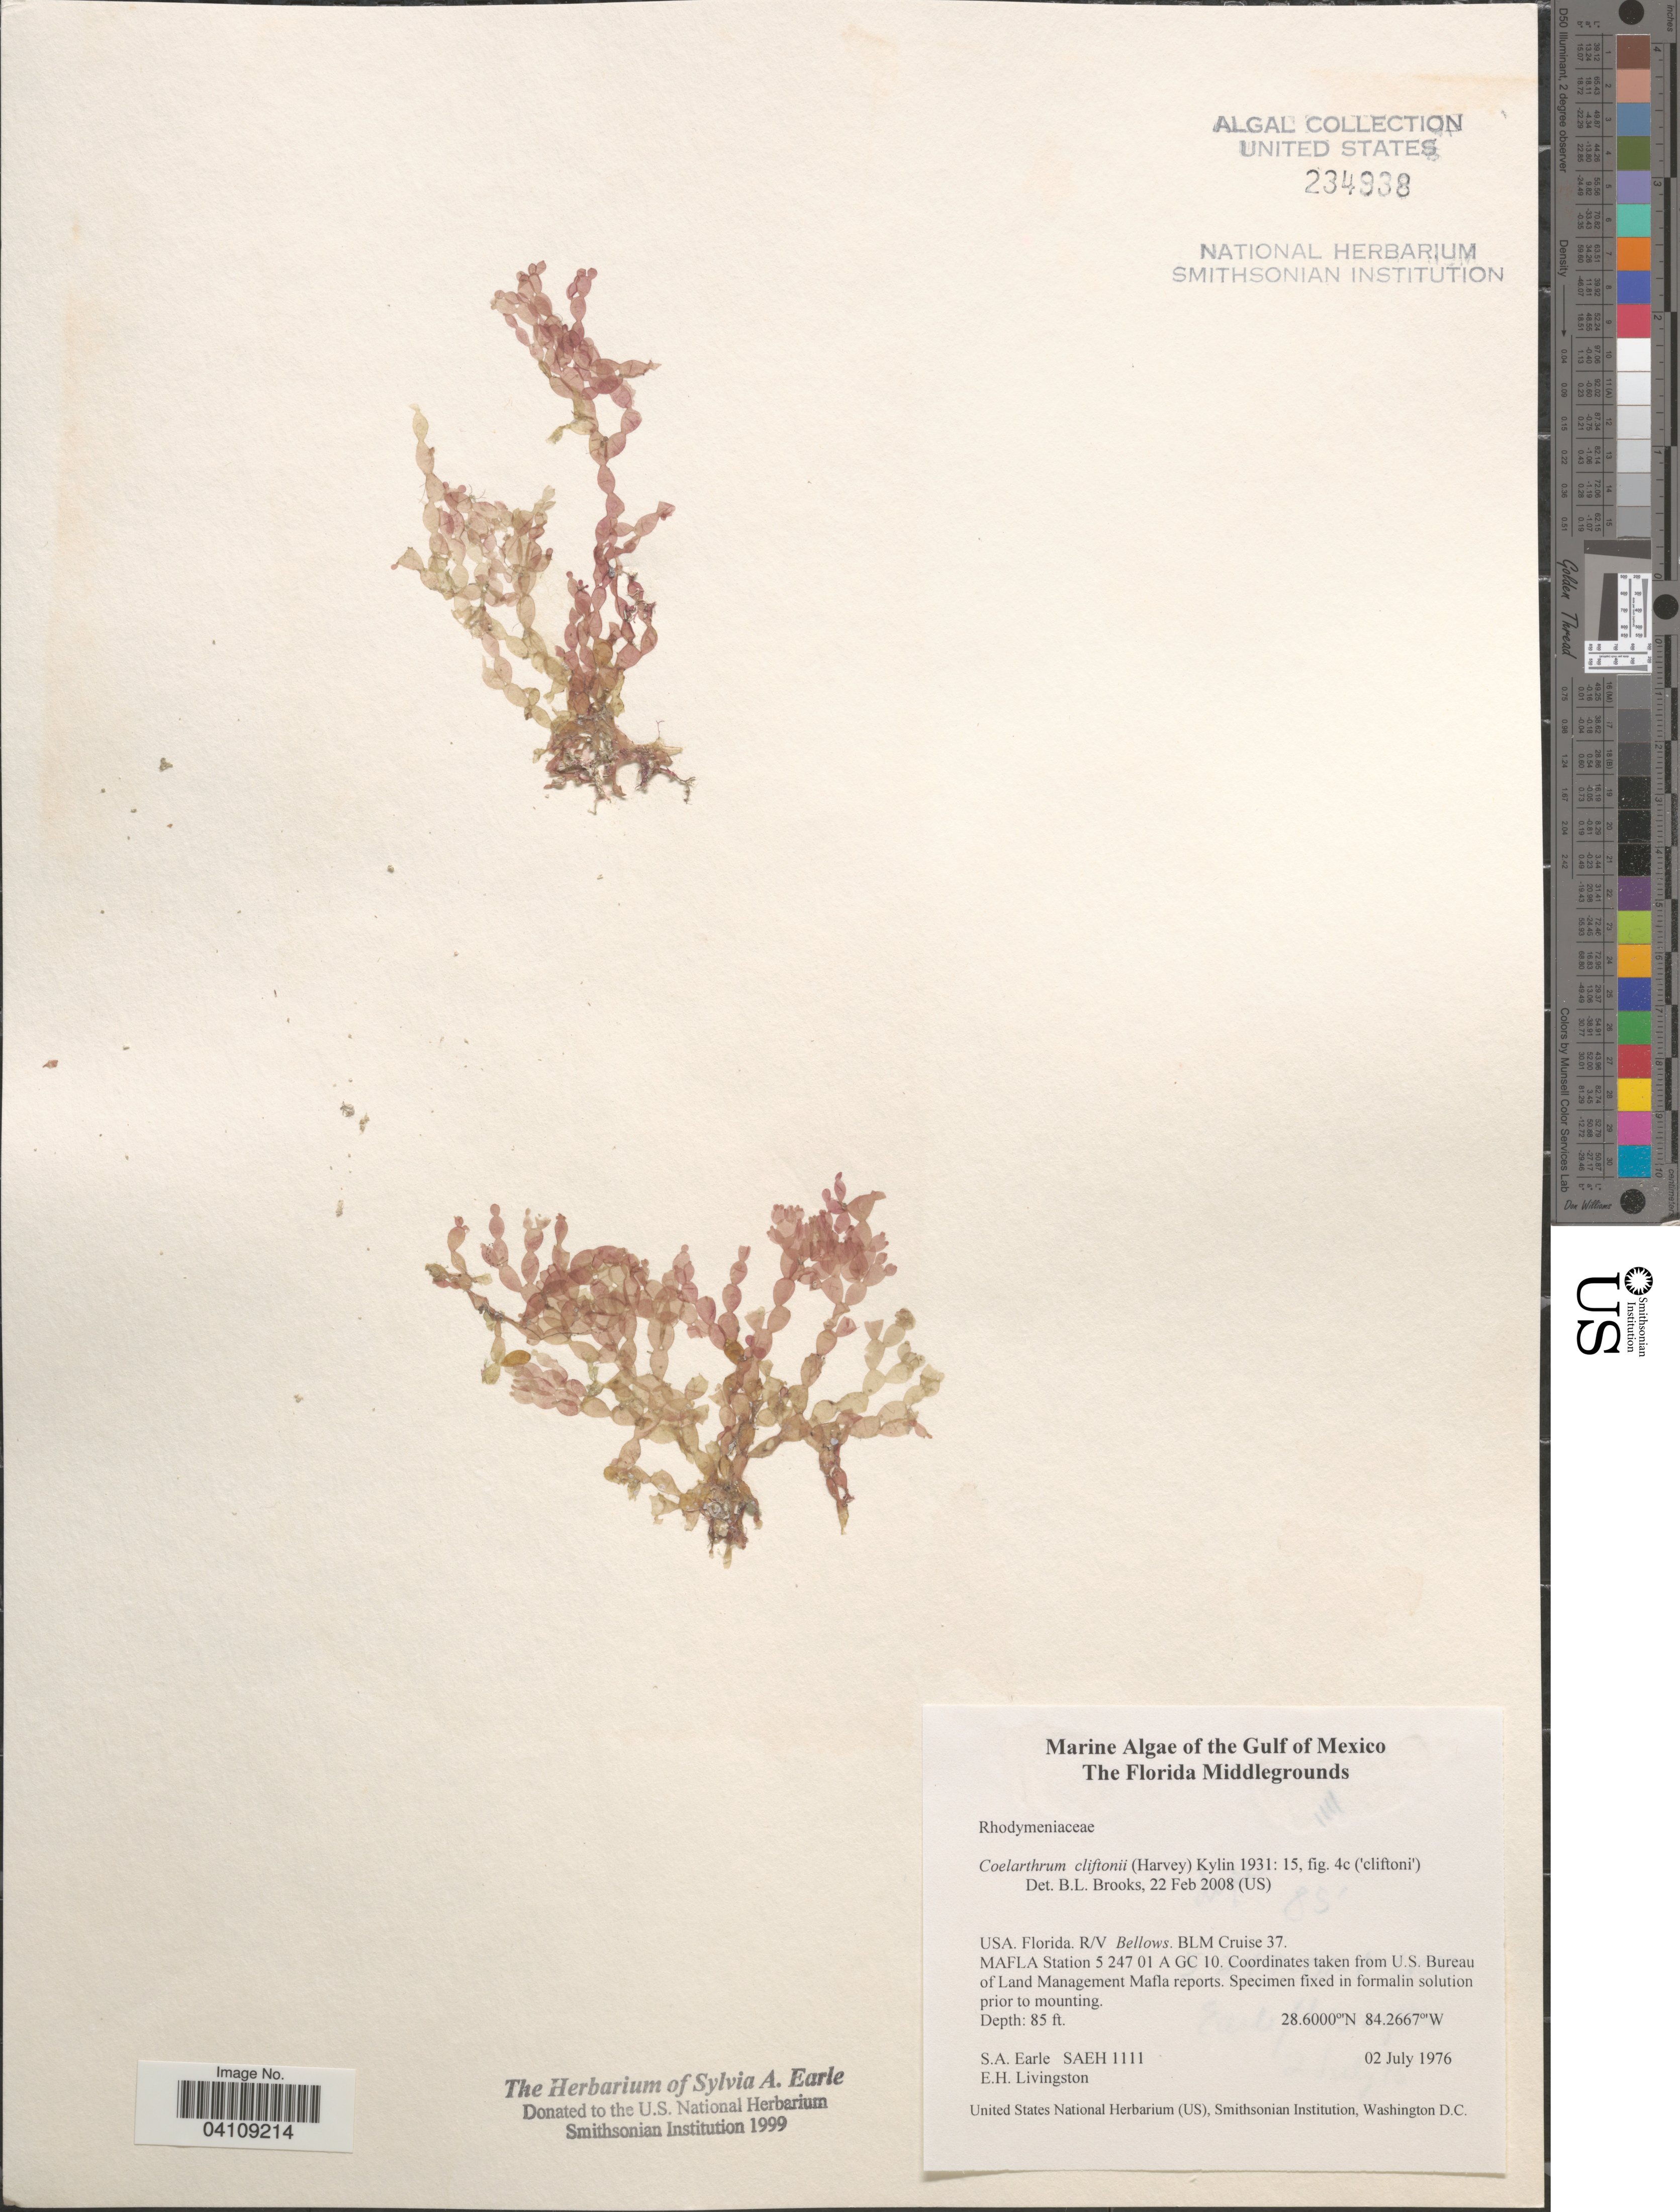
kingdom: Plantae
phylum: Rhodophyta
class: Florideophyceae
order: Rhodymeniales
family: Rhodymeniaceae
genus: Coelarthrum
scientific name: Coelarthrum cliftonii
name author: (Harv.) Kylin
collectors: S. A. Earle & E. Livingston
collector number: SAEH 1111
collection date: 1976-07-02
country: United States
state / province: Florida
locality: Gulf of Mexico. The Florida Middlegrounds. Florida. R/V Bellows. BLM Cruise 37. MAFLA Station 5 247 01 A GC 10.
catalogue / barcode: US 234938